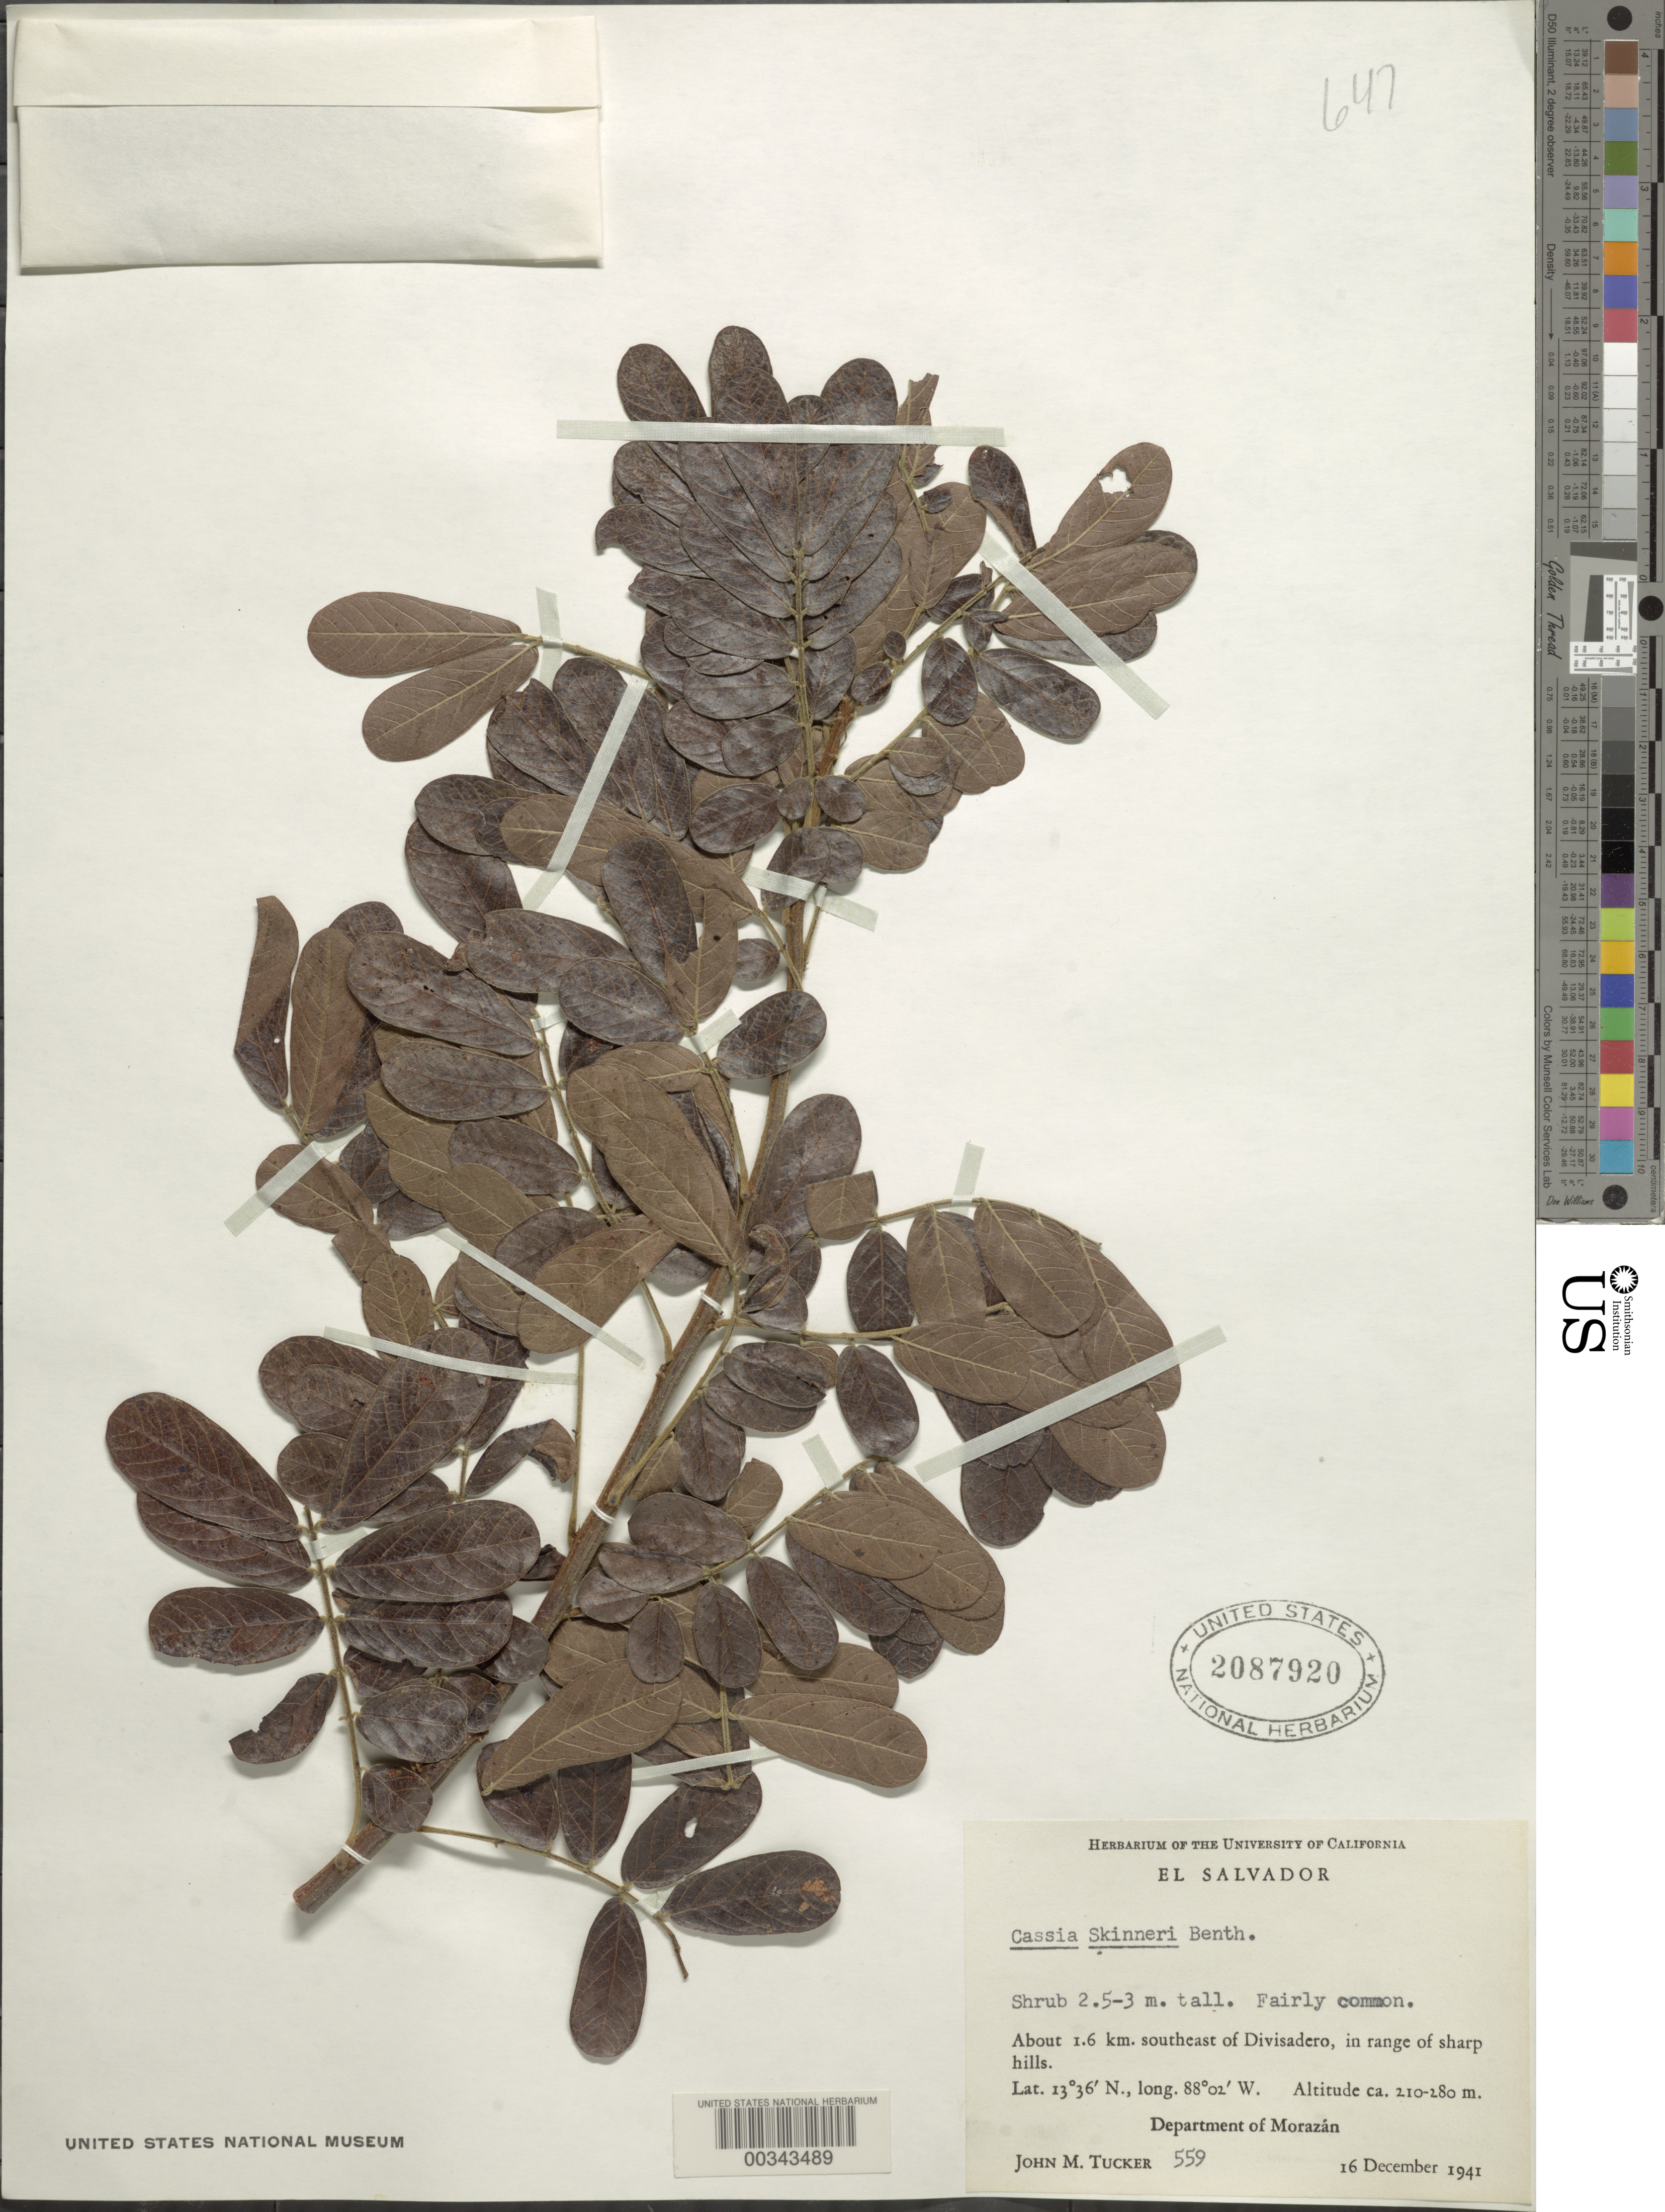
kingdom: Plantae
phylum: Tracheophyta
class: Magnoliopsida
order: Fabales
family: Fabaceae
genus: Senna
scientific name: Senna skinneri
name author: (Benth.) H.S. Irwin & Barneby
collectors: J. M. Tucker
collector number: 559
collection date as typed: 16 Dec 1941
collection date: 1941-12-16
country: El Salvador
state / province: Morazán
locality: About 1.6 km se of divisadero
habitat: In range of sharp hills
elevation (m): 210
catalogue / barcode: US 2087920